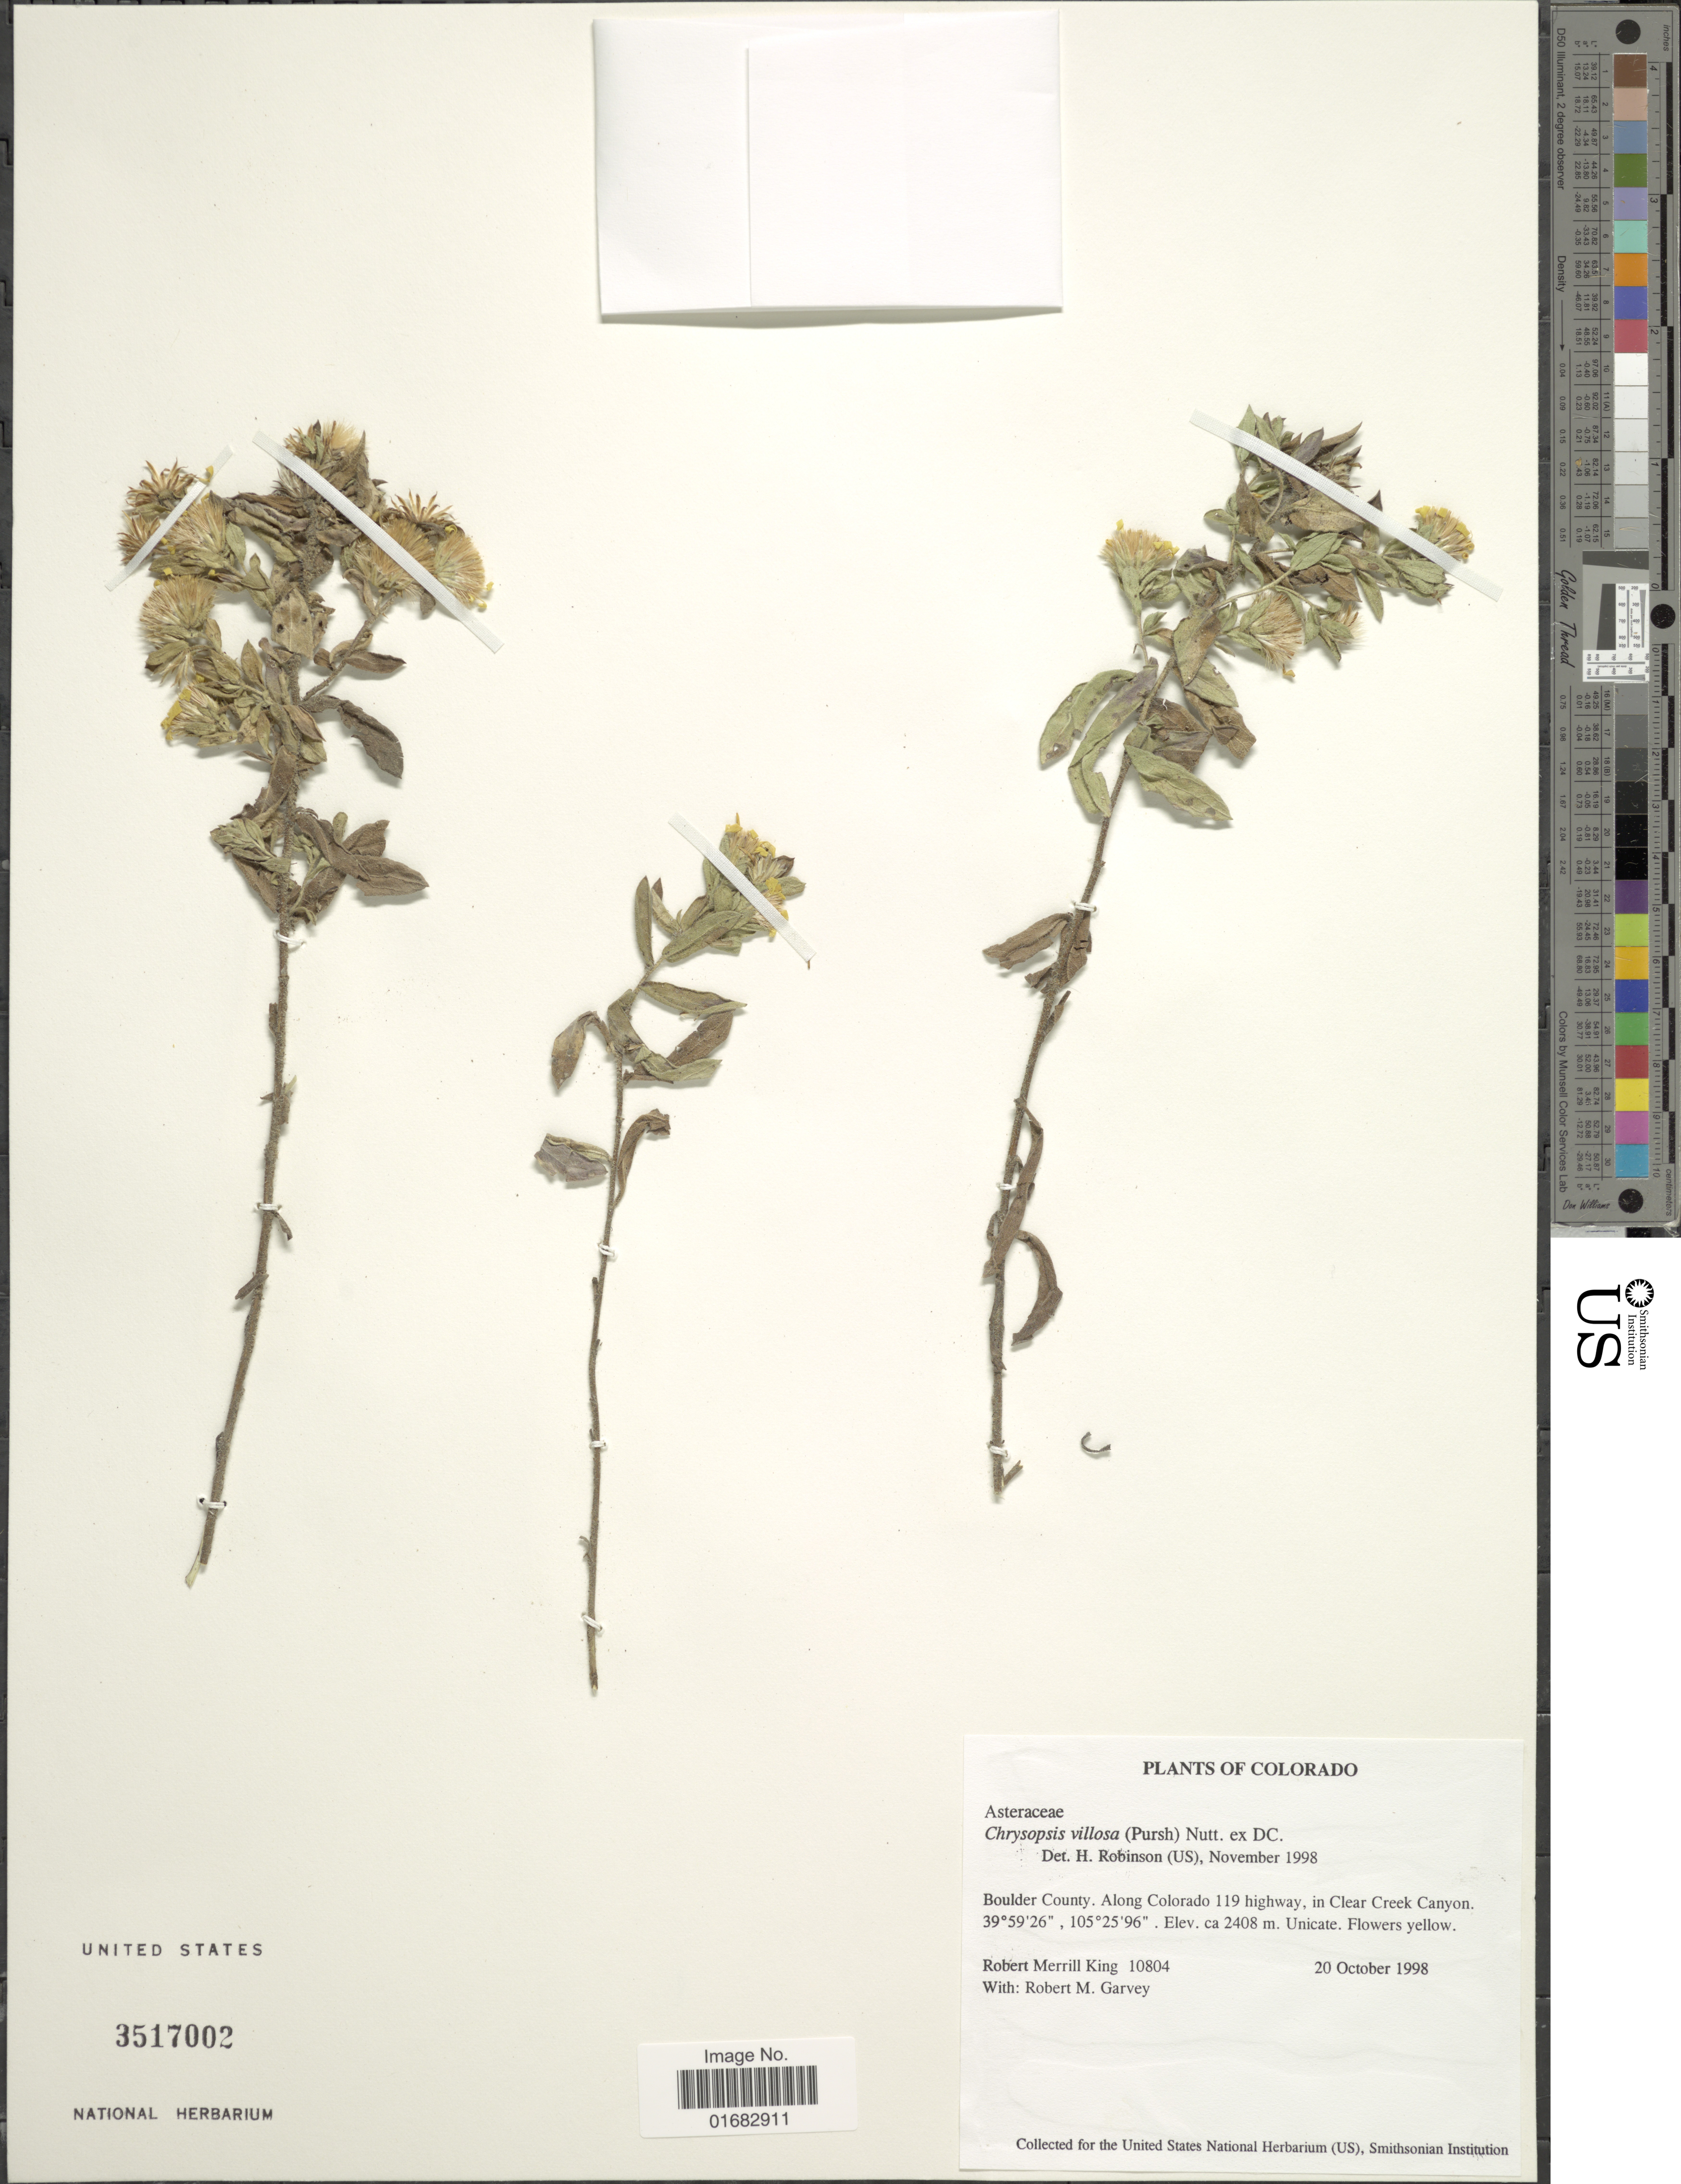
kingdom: Plantae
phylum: Tracheophyta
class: Magnoliopsida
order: Asterales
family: Asteraceae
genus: Heterotheca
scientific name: Heterotheca villosa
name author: (Pursh) Shinners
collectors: R. M. King & R. Garvey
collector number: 10804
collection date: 1998-10-20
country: United States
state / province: Colorado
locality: Boulder County. Along Colorado 119 highway, in Clear Creek Canyon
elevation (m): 2408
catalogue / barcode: US 3517002